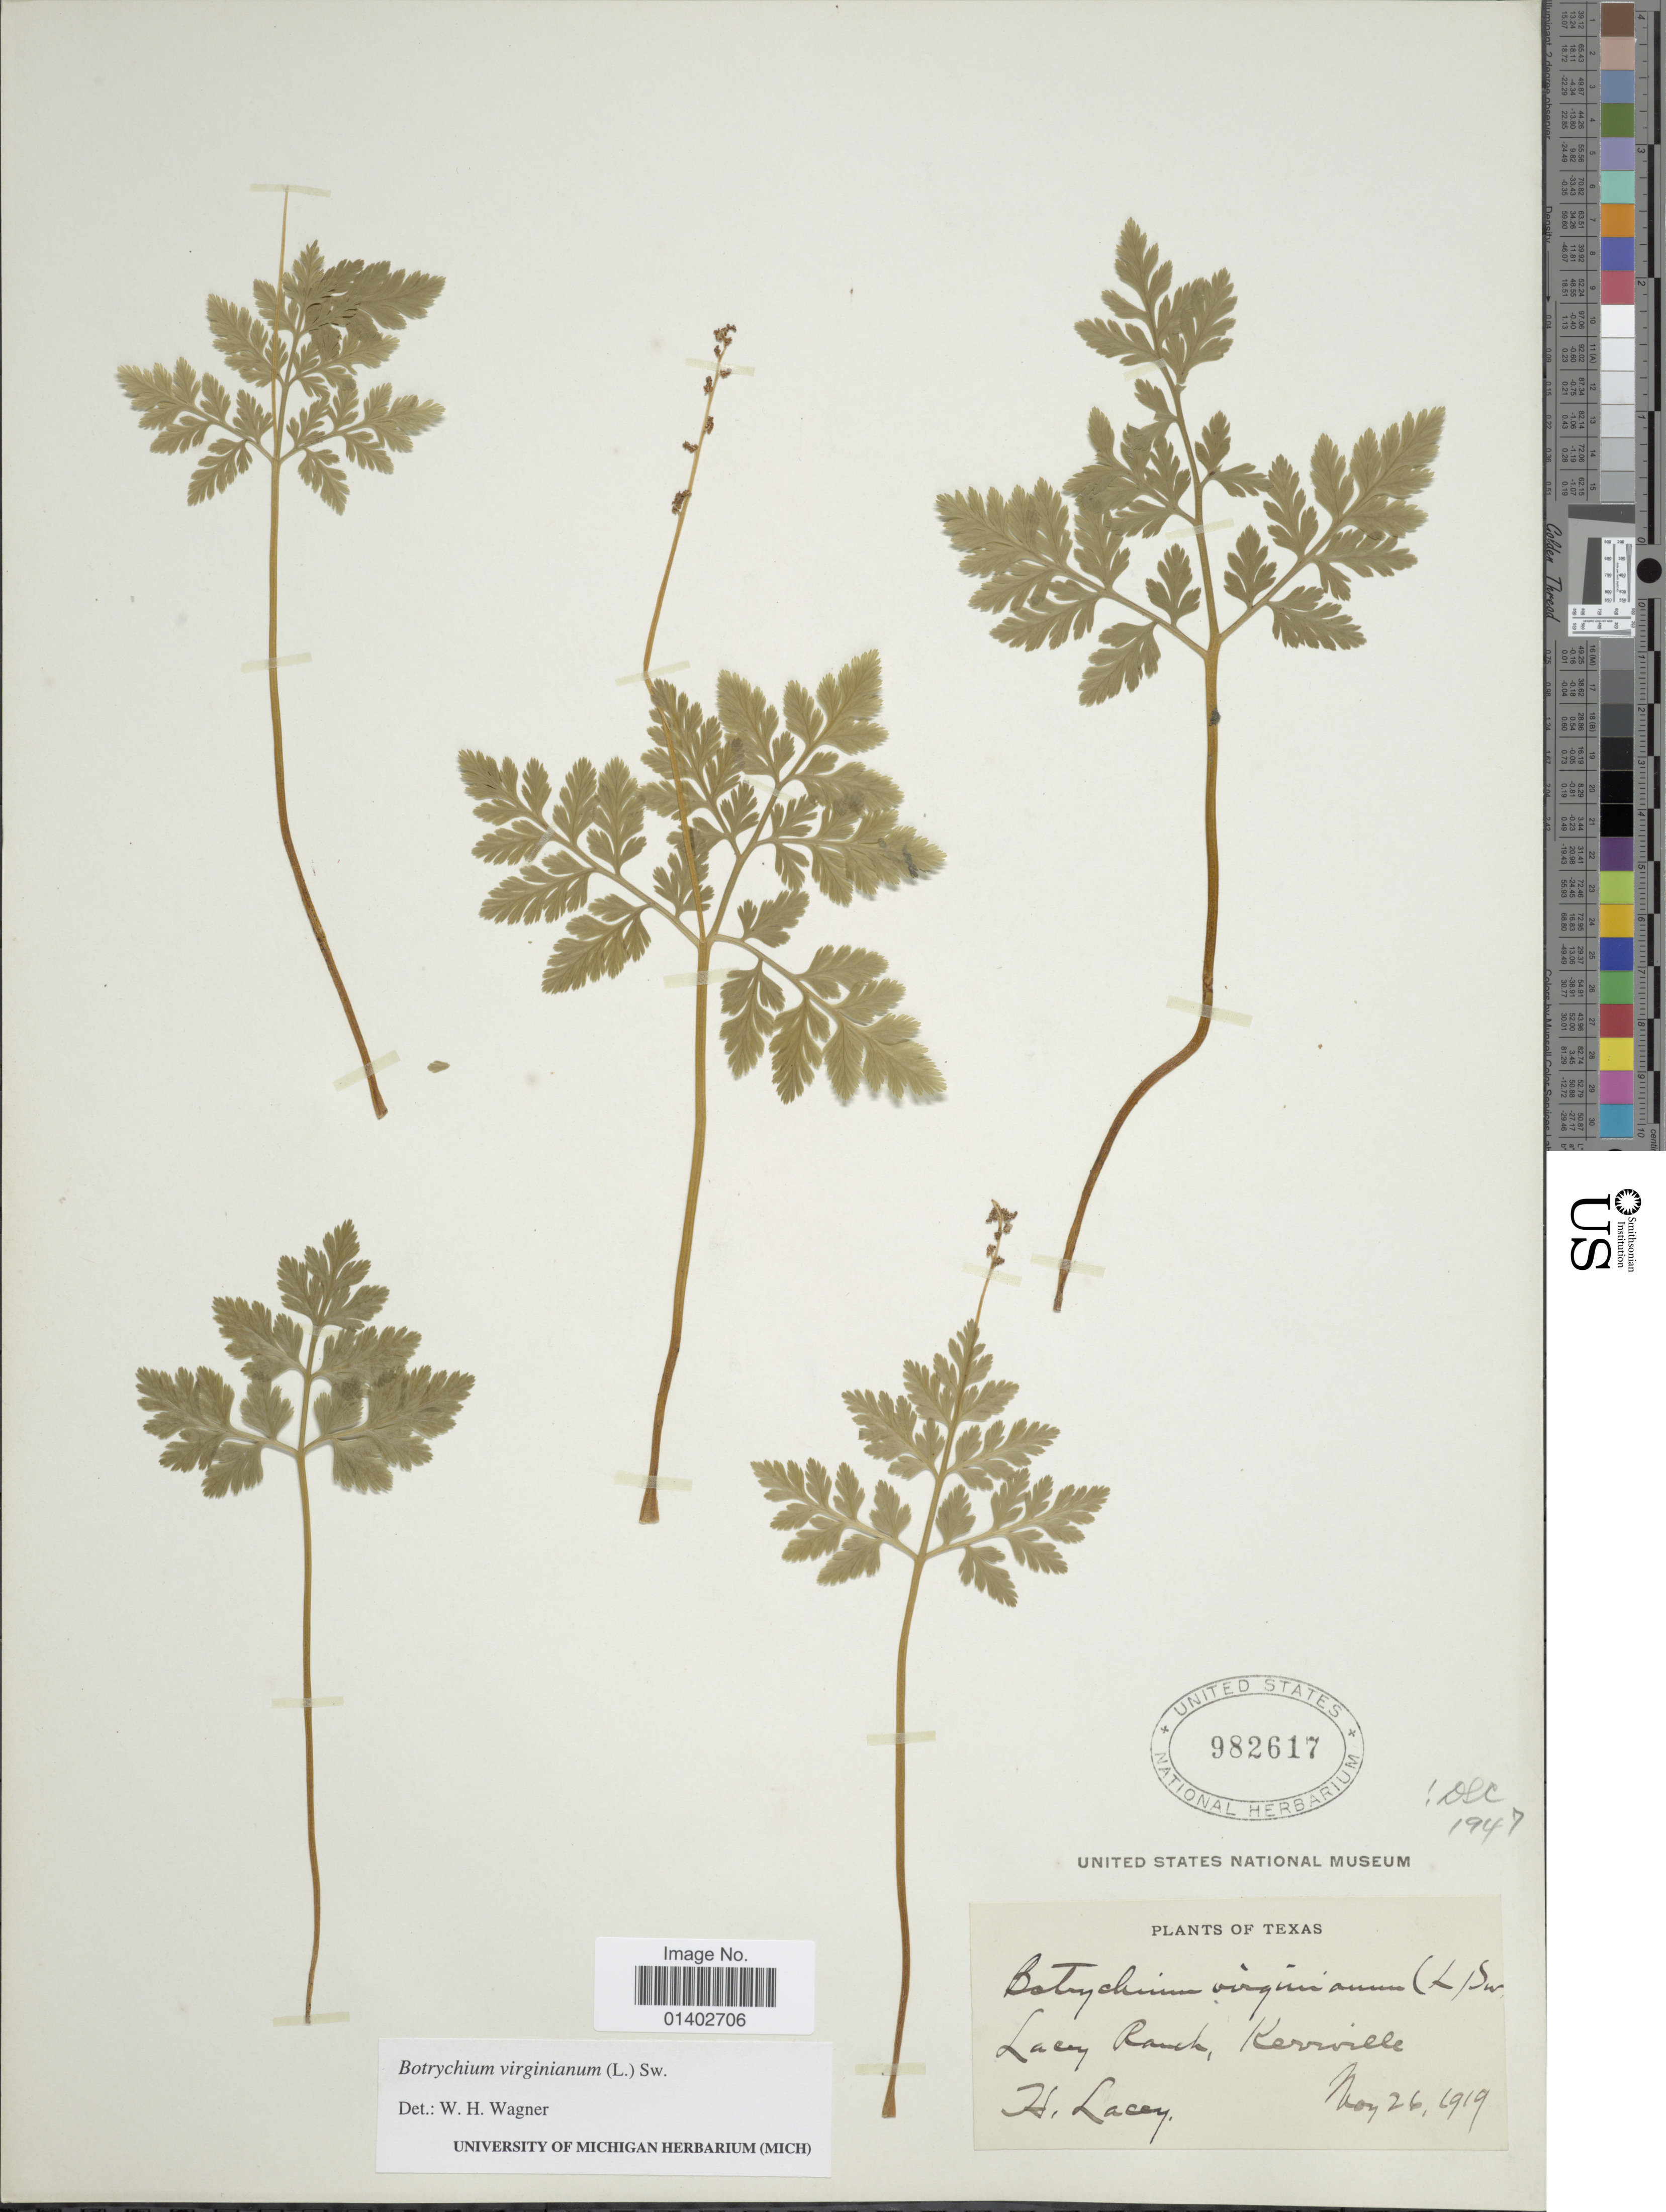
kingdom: Plantae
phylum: Tracheophyta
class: Polypodiopsida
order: Ophioglossales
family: Ophioglossaceae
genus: Botrychium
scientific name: Botrychium virginianum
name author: (L.) Sw.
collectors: H. Lacey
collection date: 1919-11-26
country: United States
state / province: Texas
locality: Lacey Ranch, Kerrville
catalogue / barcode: US 982617